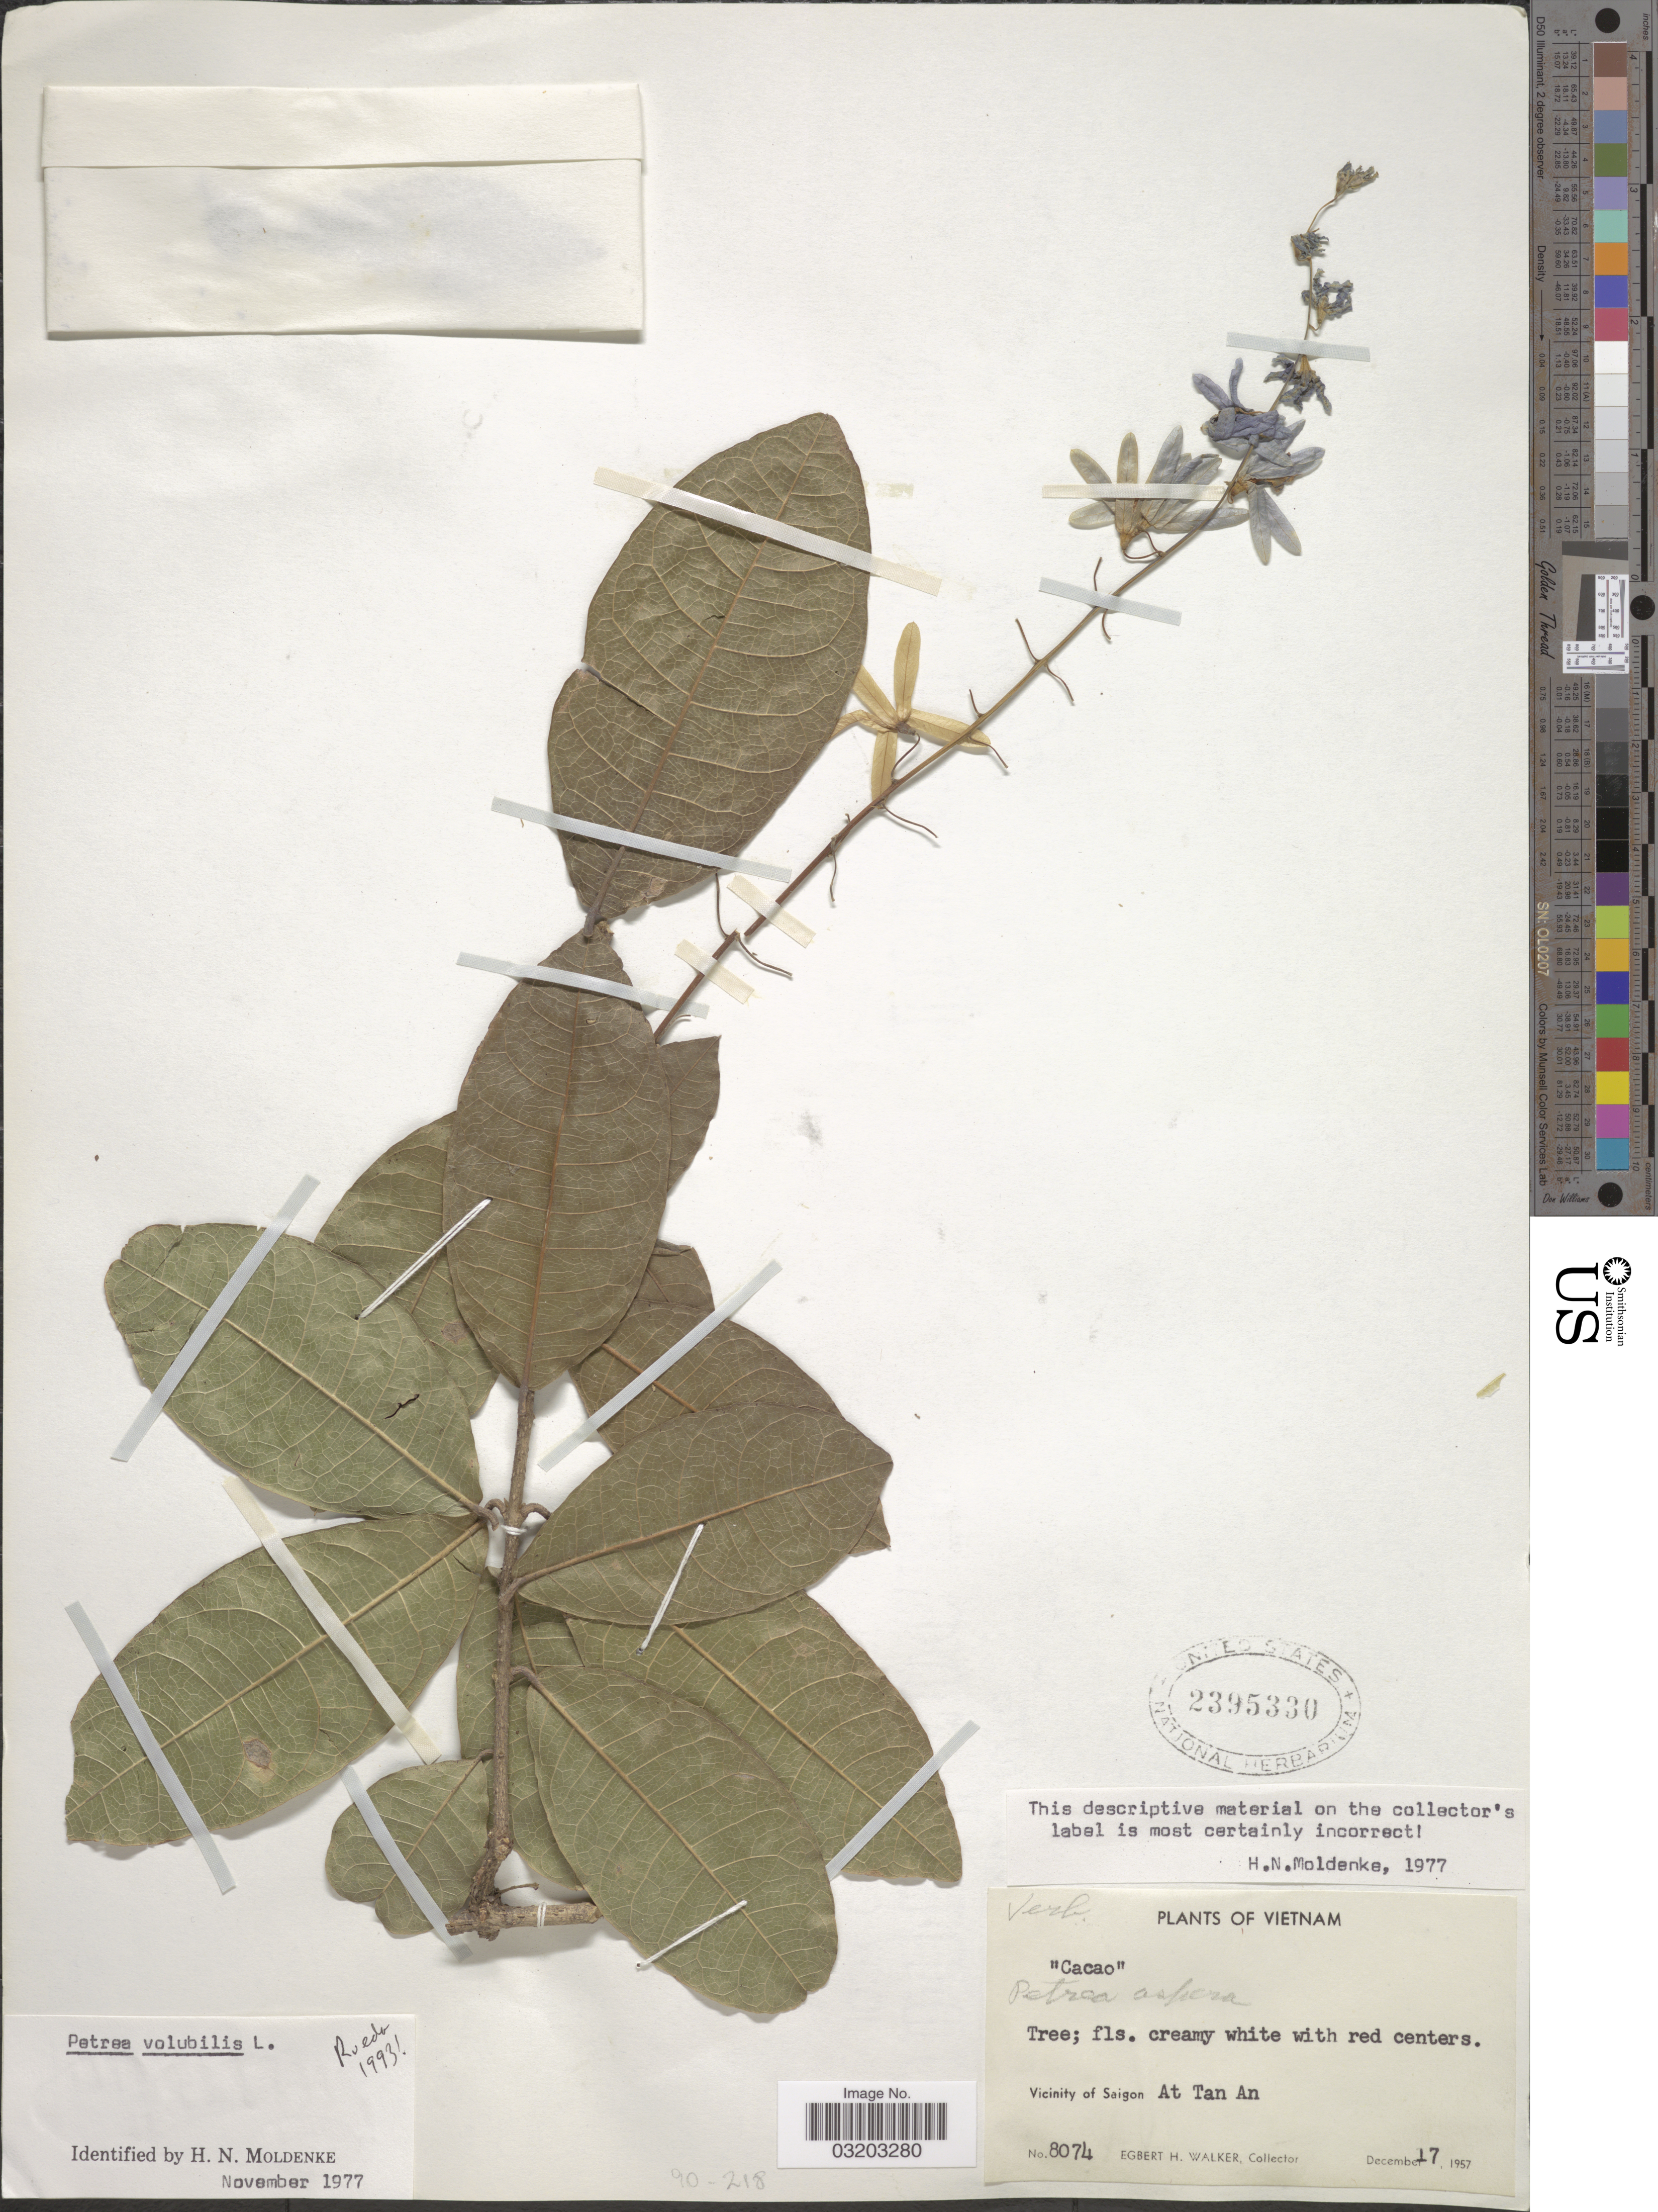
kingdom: Plantae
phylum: Tracheophyta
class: Magnoliopsida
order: Lamiales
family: Verbenaceae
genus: Petrea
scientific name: Petrea volubilis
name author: L.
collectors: E. H. Walker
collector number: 8074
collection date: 1957-12-17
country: Vietnam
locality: Vicinity of Saigon At Tan An.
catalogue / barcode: US 2395330